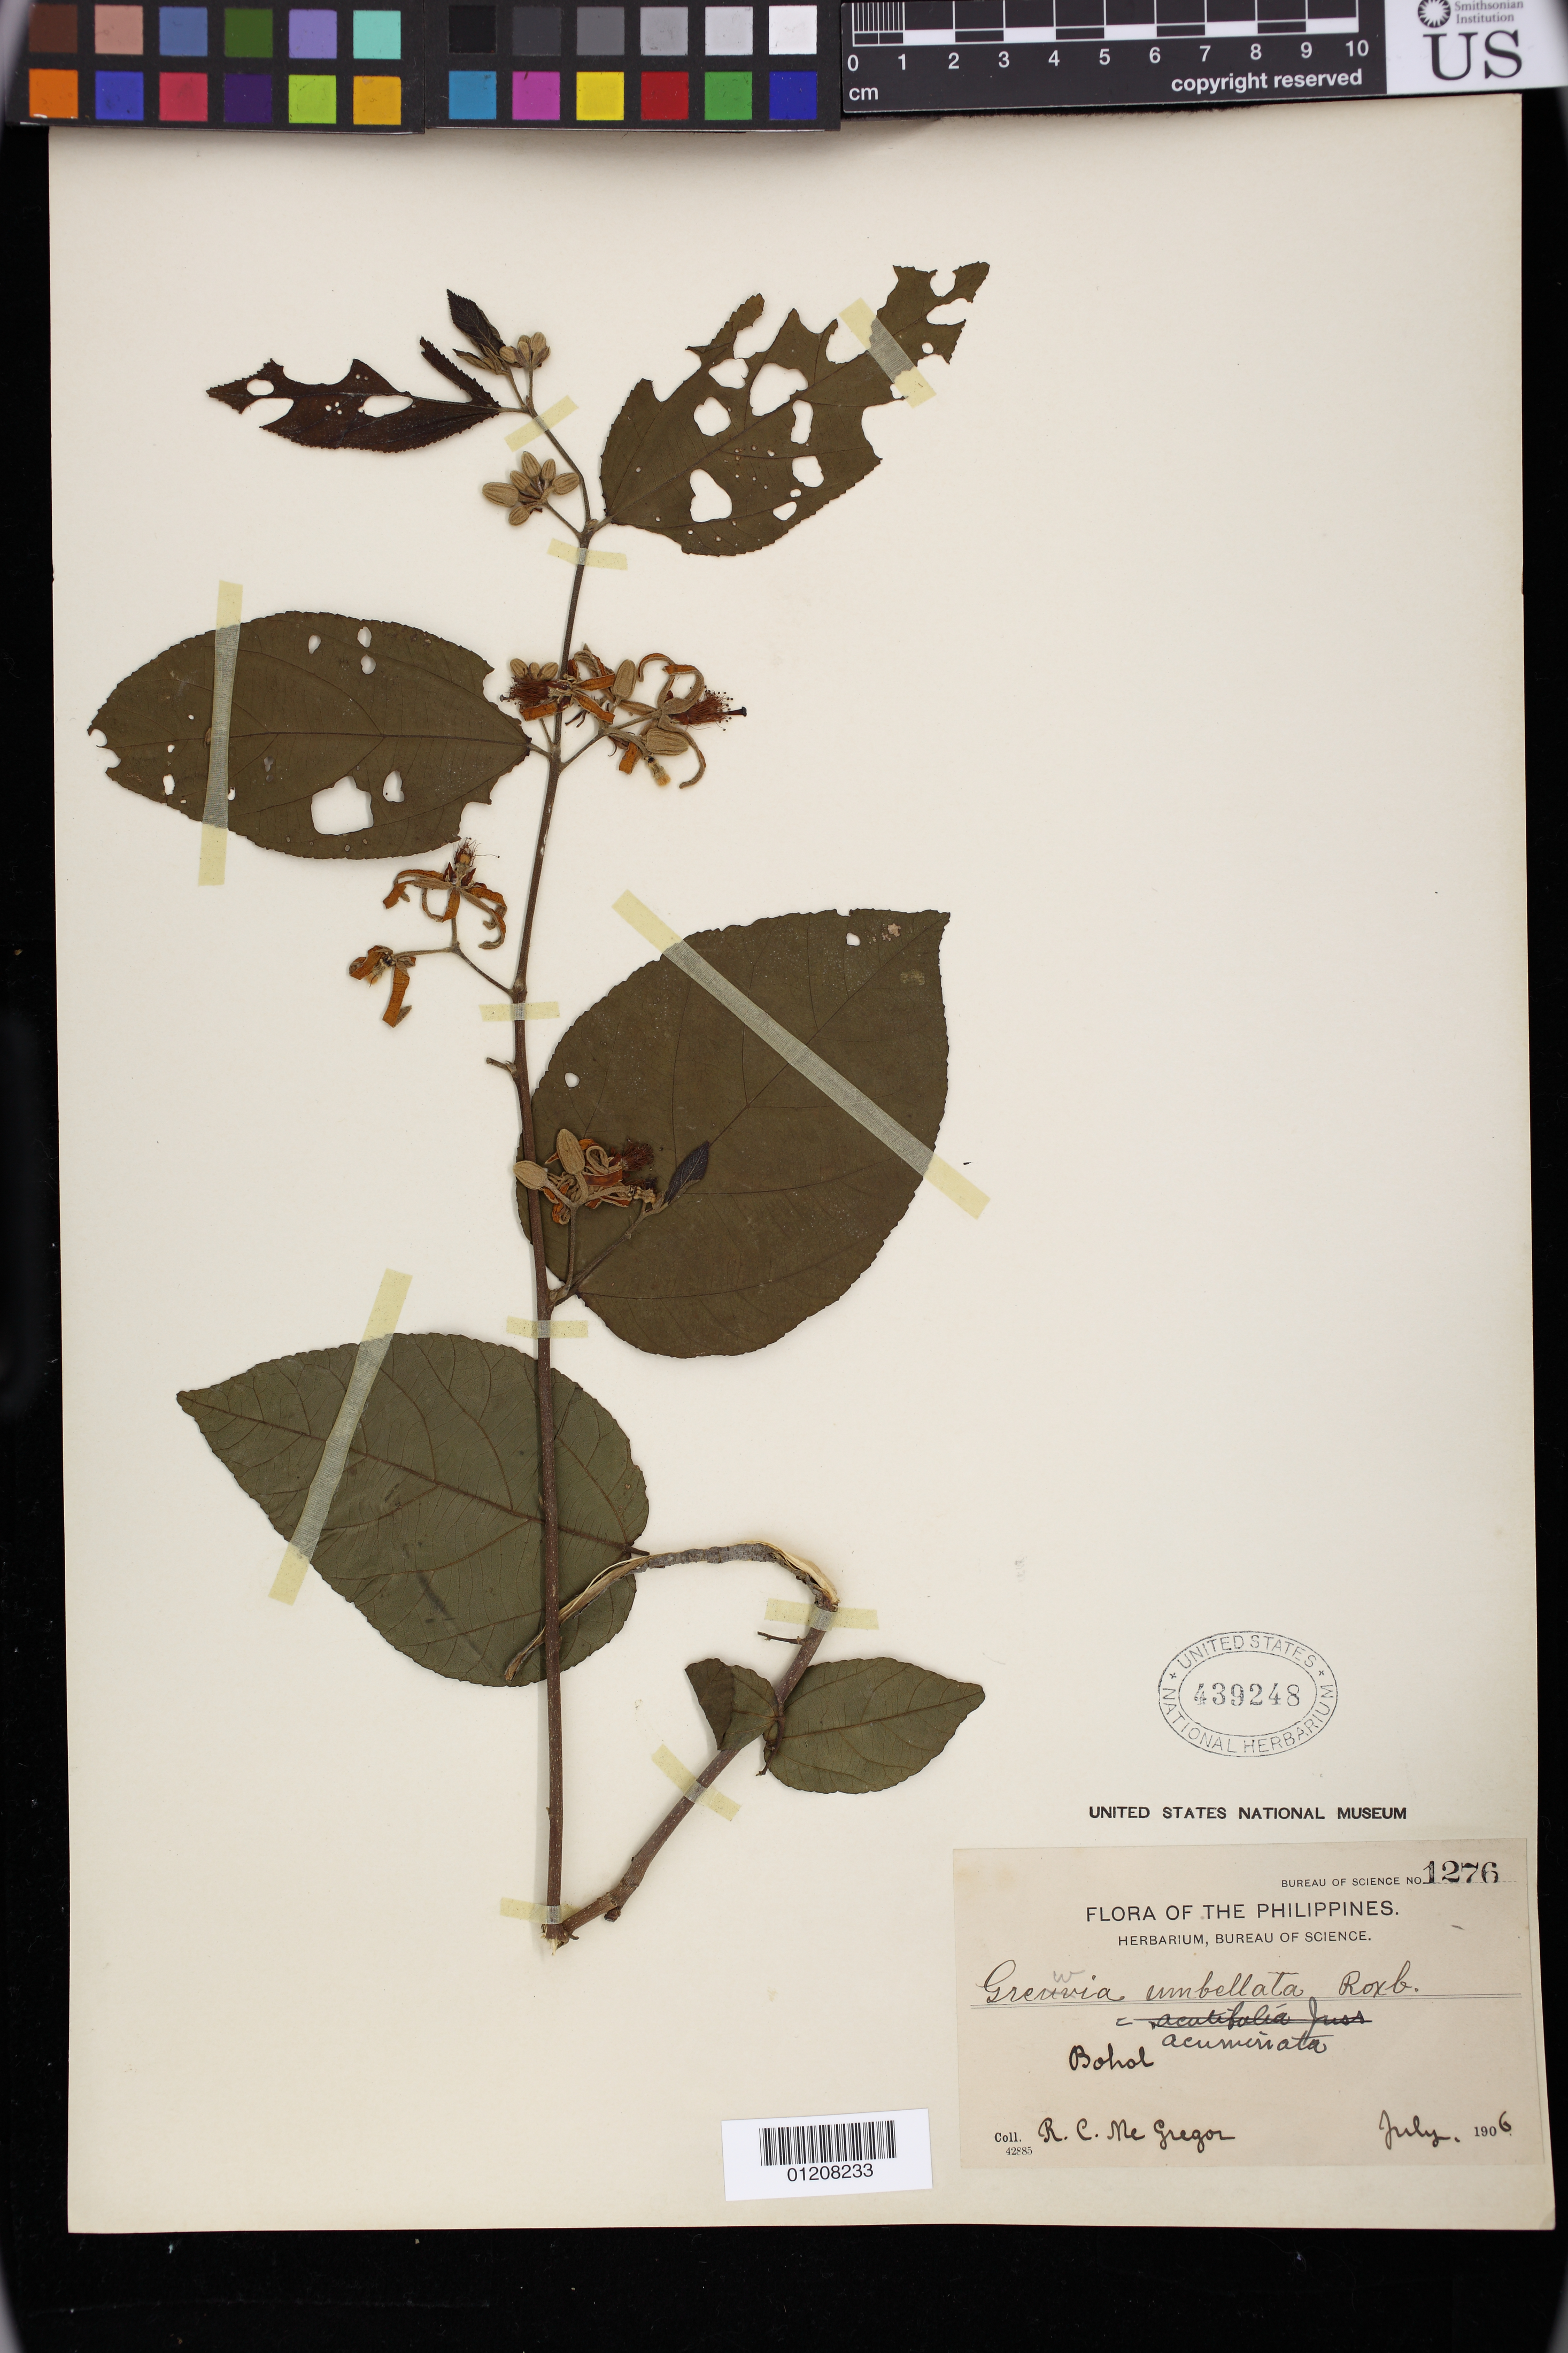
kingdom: Plantae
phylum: Tracheophyta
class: Magnoliopsida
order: Malvales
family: Malvaceae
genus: Grewia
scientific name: Grewia acuminata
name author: Juss.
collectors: R. C. McGregor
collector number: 1276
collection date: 1906-07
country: Philippines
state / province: Central Visayas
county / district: Bohol Province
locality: Bohol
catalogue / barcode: US 439248